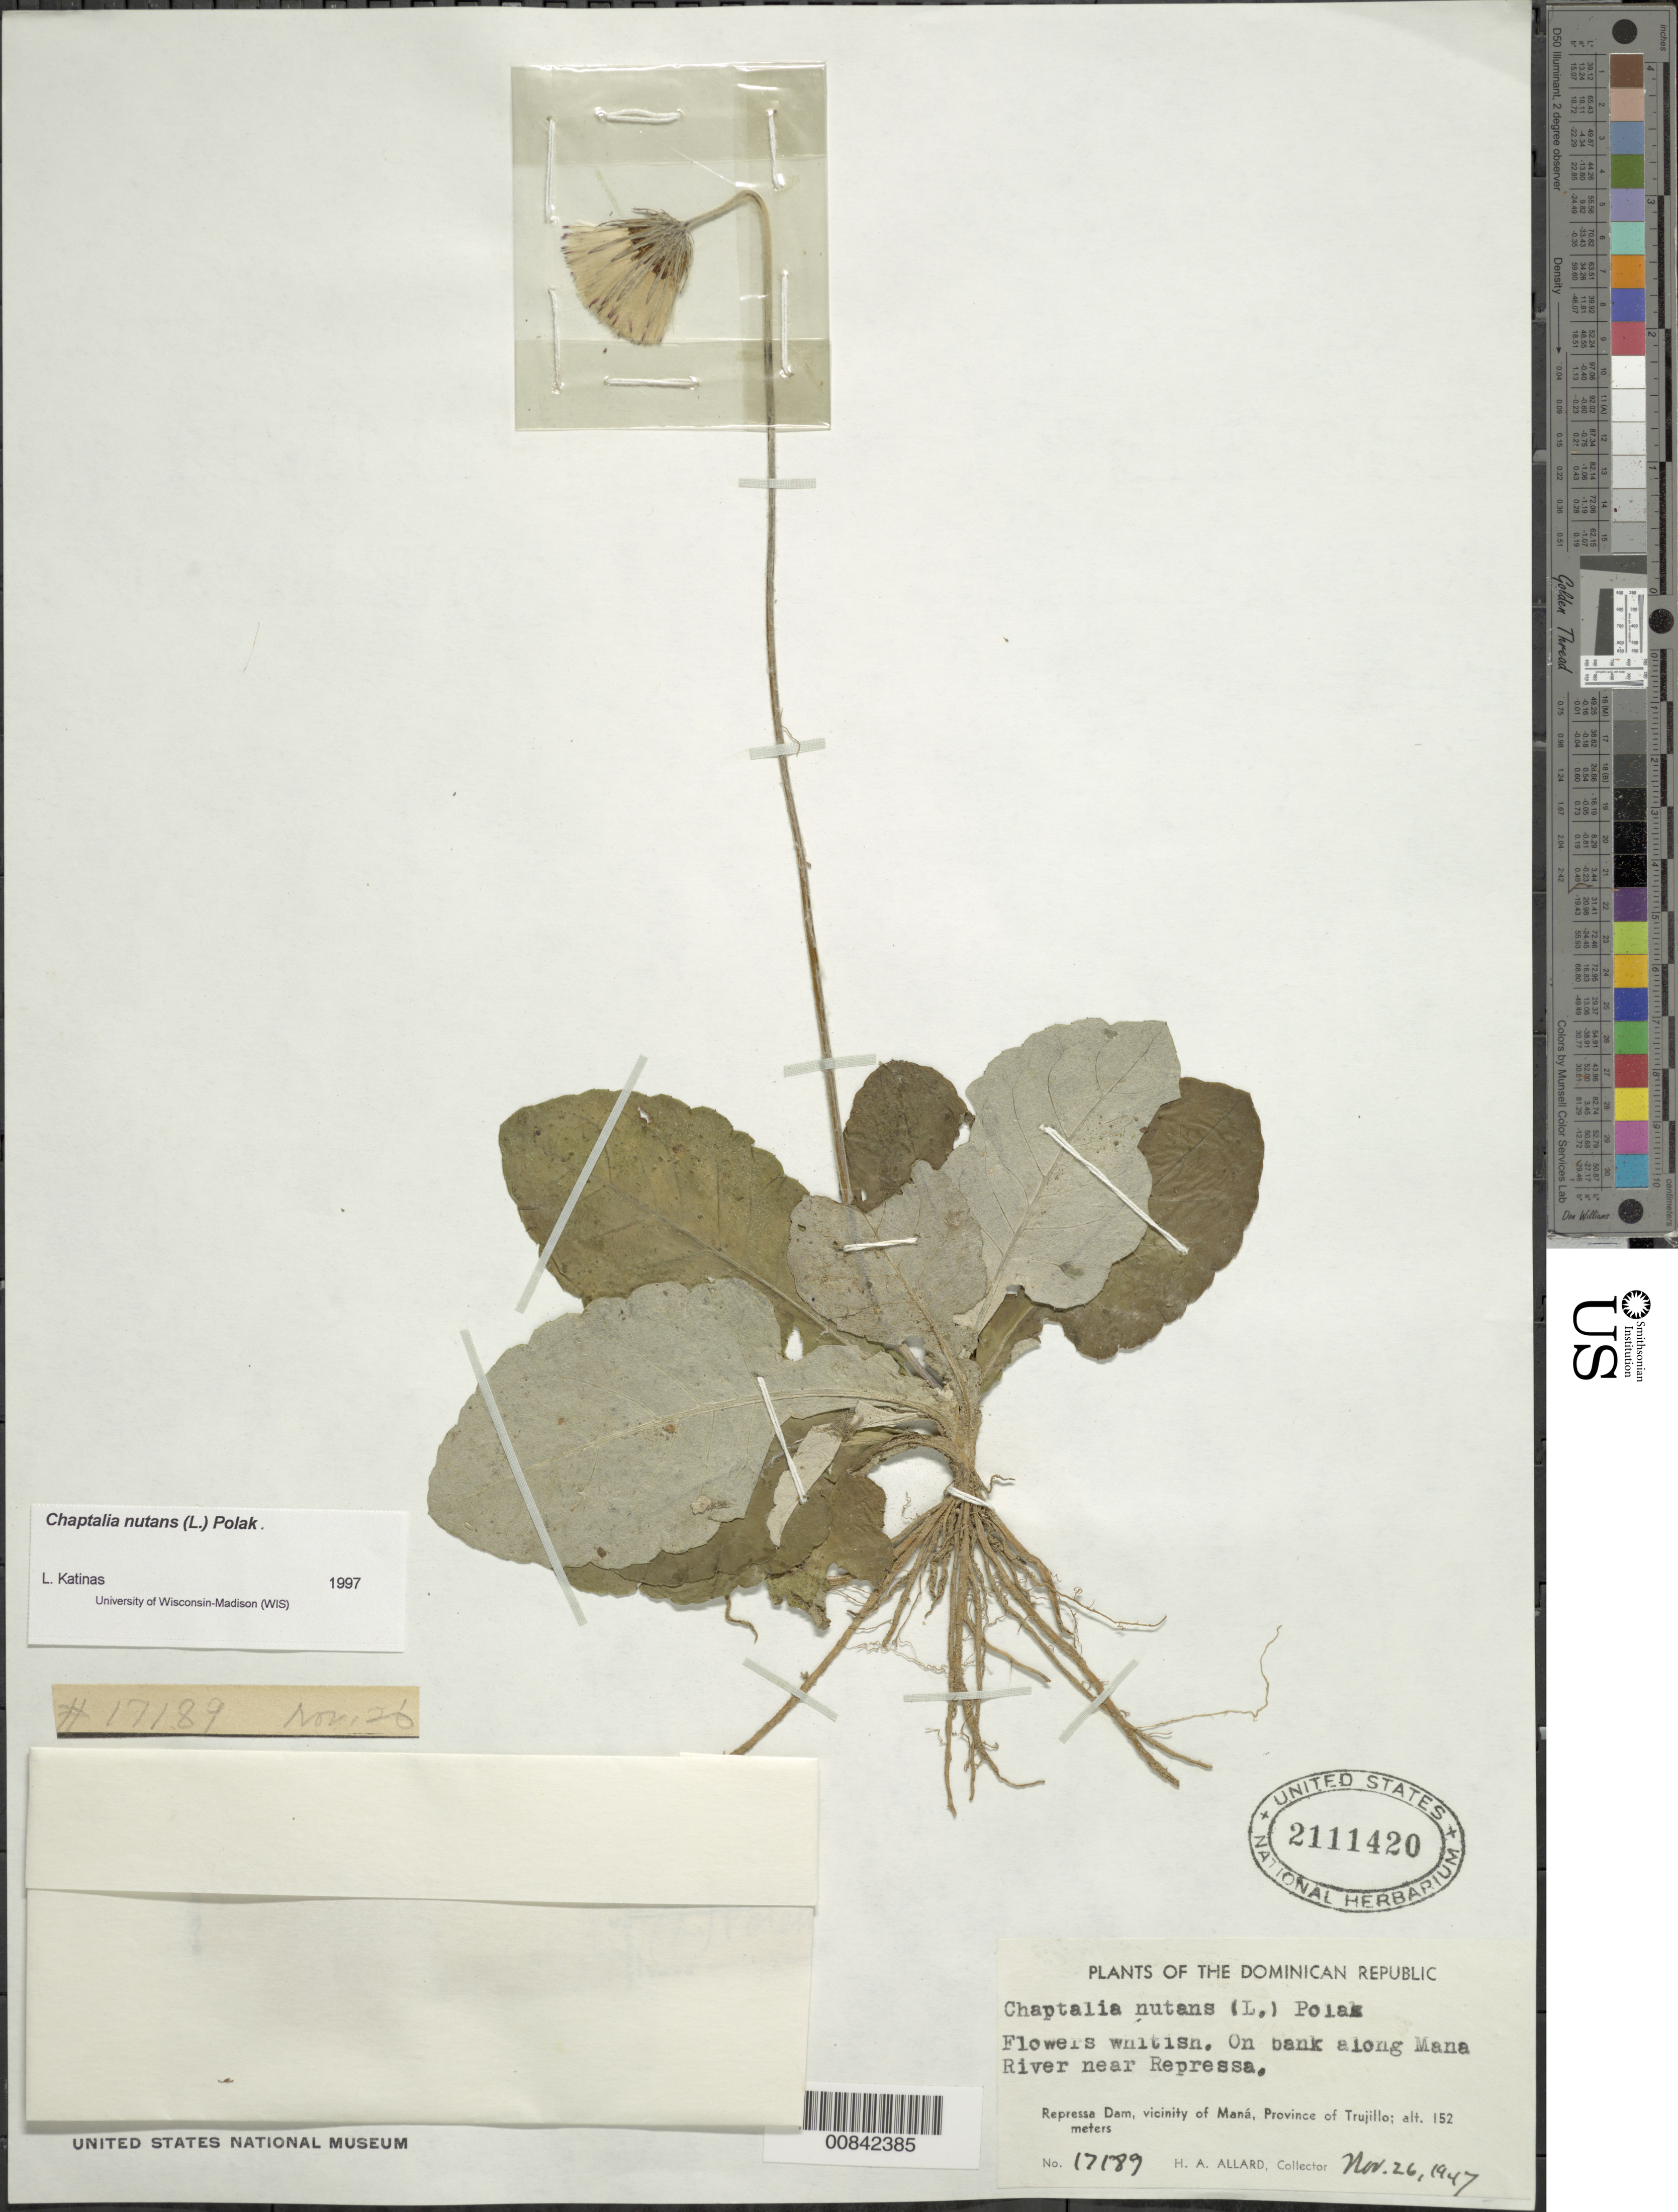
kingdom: Plantae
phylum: Tracheophyta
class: Magnoliopsida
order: Asterales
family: Asteraceae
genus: Chaptalia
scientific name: Chaptalia nutans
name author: (L.) Pol.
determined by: Katinas, L.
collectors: H. A. Allard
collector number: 17189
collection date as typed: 26 Nov 1947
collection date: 1947-11-26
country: Dominican Republic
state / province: San Cristobal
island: Hispaniola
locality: Repressa Dam, vicinity of Maná, bank along Mana River near Repressa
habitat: River bank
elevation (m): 152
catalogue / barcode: US 2111420